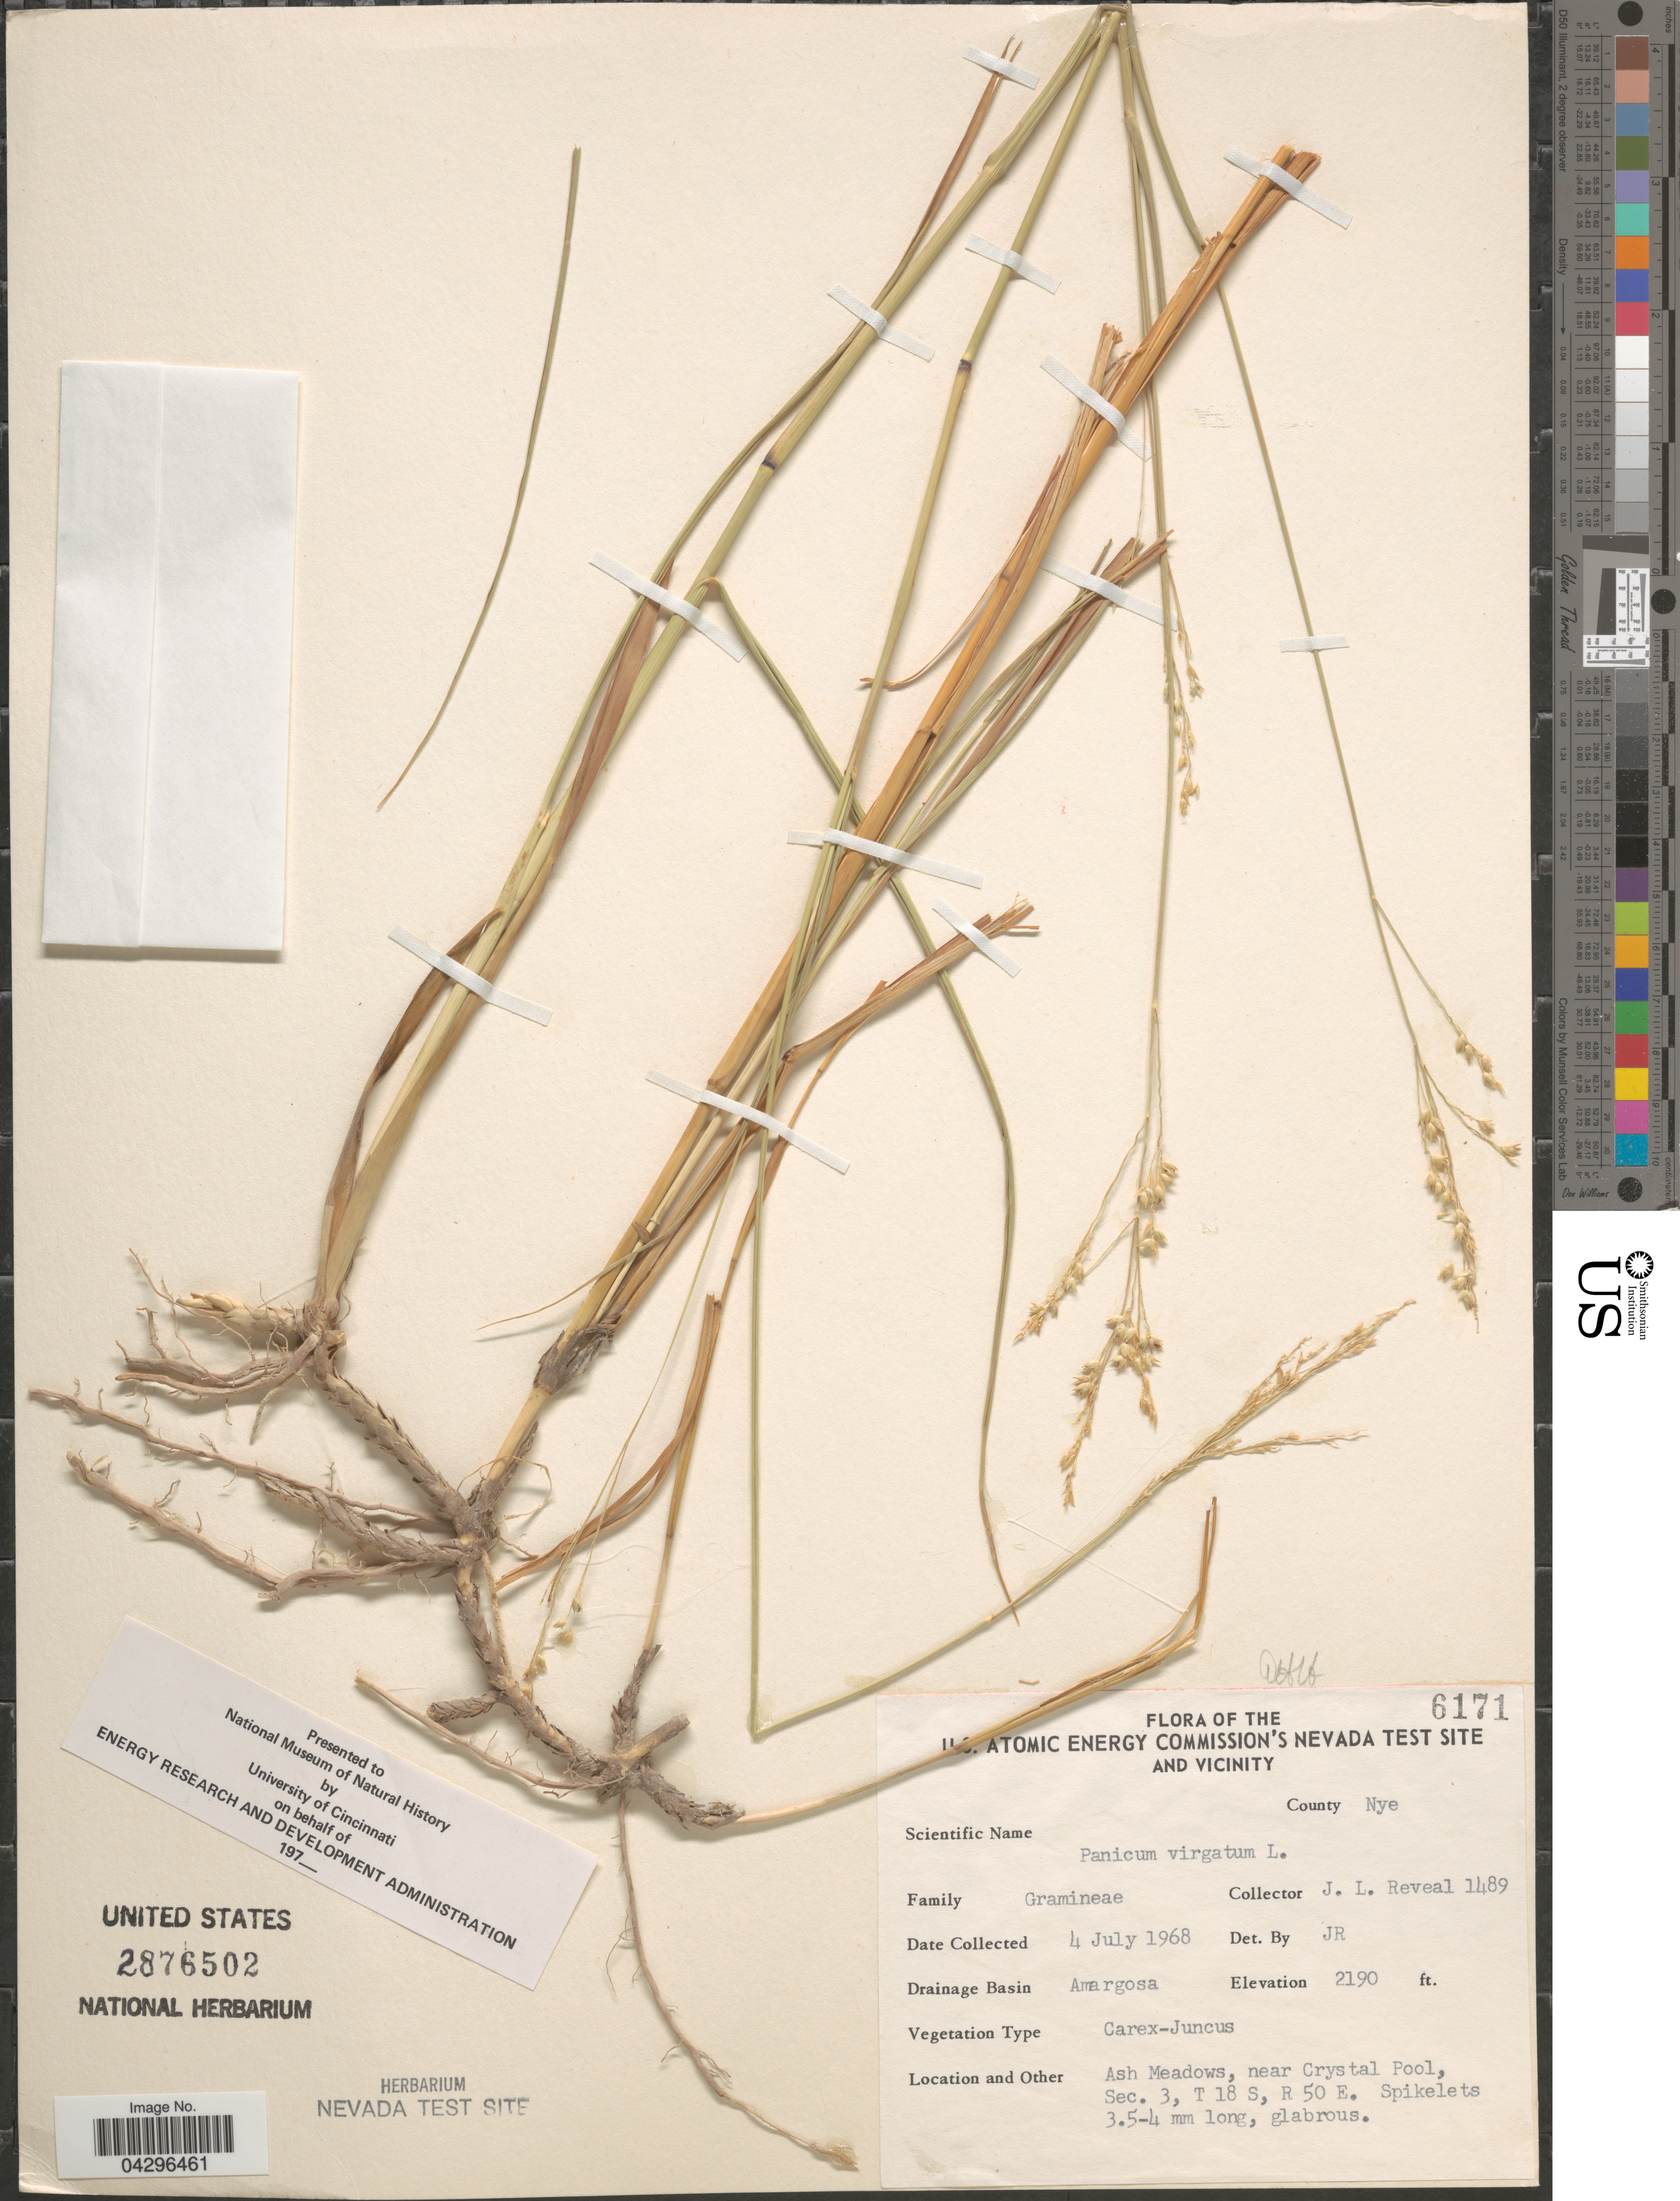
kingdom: Plantae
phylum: Tracheophyta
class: Liliopsida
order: Poales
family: Poaceae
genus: Panicum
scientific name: Panicum virgatum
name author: L.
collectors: J. L. Reveal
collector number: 1489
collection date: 1968-07-04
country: United States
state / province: Nevada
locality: U.S. Atomic Energy Commission's Nevada test Site and Vicinity. County Nye. Drainage Basin Amargosa. Ash Meadows, near Crystal Pool, Sec. 3, T 18 S, R 50 E.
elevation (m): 668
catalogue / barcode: US 2876502